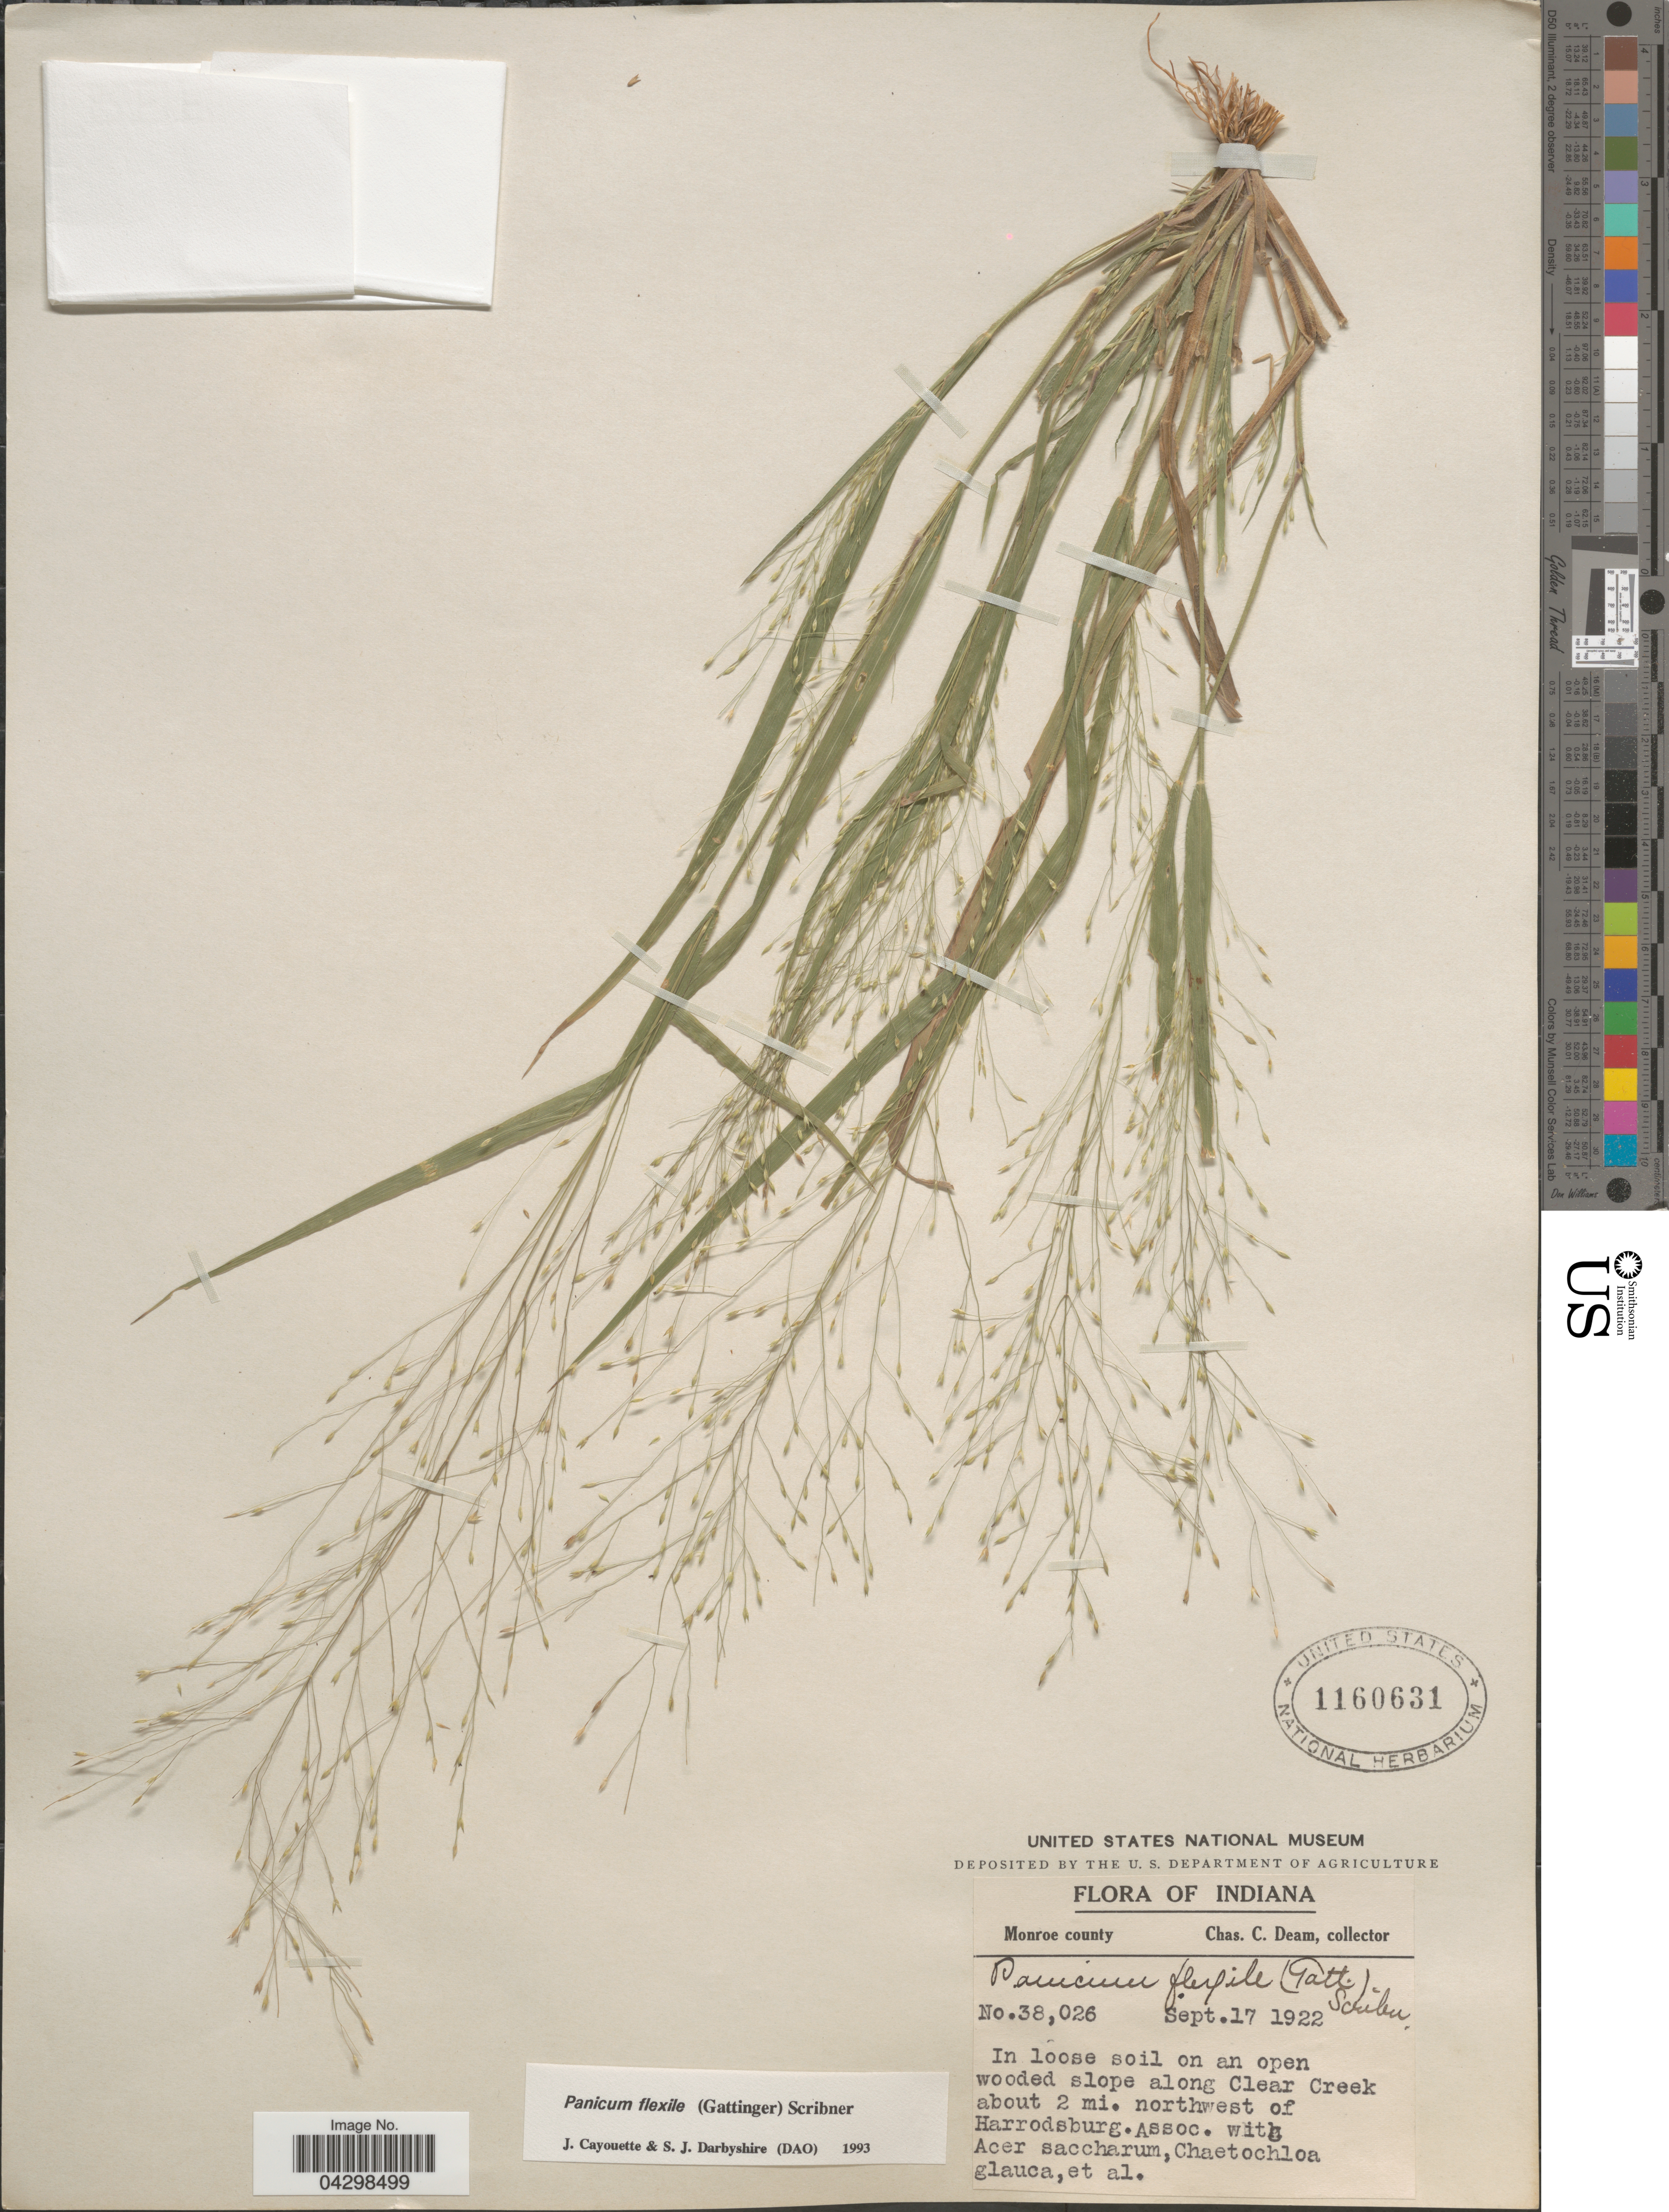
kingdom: Plantae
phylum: Tracheophyta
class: Liliopsida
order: Poales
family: Poaceae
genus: Panicum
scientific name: Panicum flexile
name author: (Gatt.) Scribn.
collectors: C. C. Deam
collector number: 38026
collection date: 1922-09-17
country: United States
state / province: Indiana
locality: Monroe county. In loose soil on an open wooded slope along Clear Creek about 2 mi. northwest of Harrodsburg.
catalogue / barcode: US 1160631